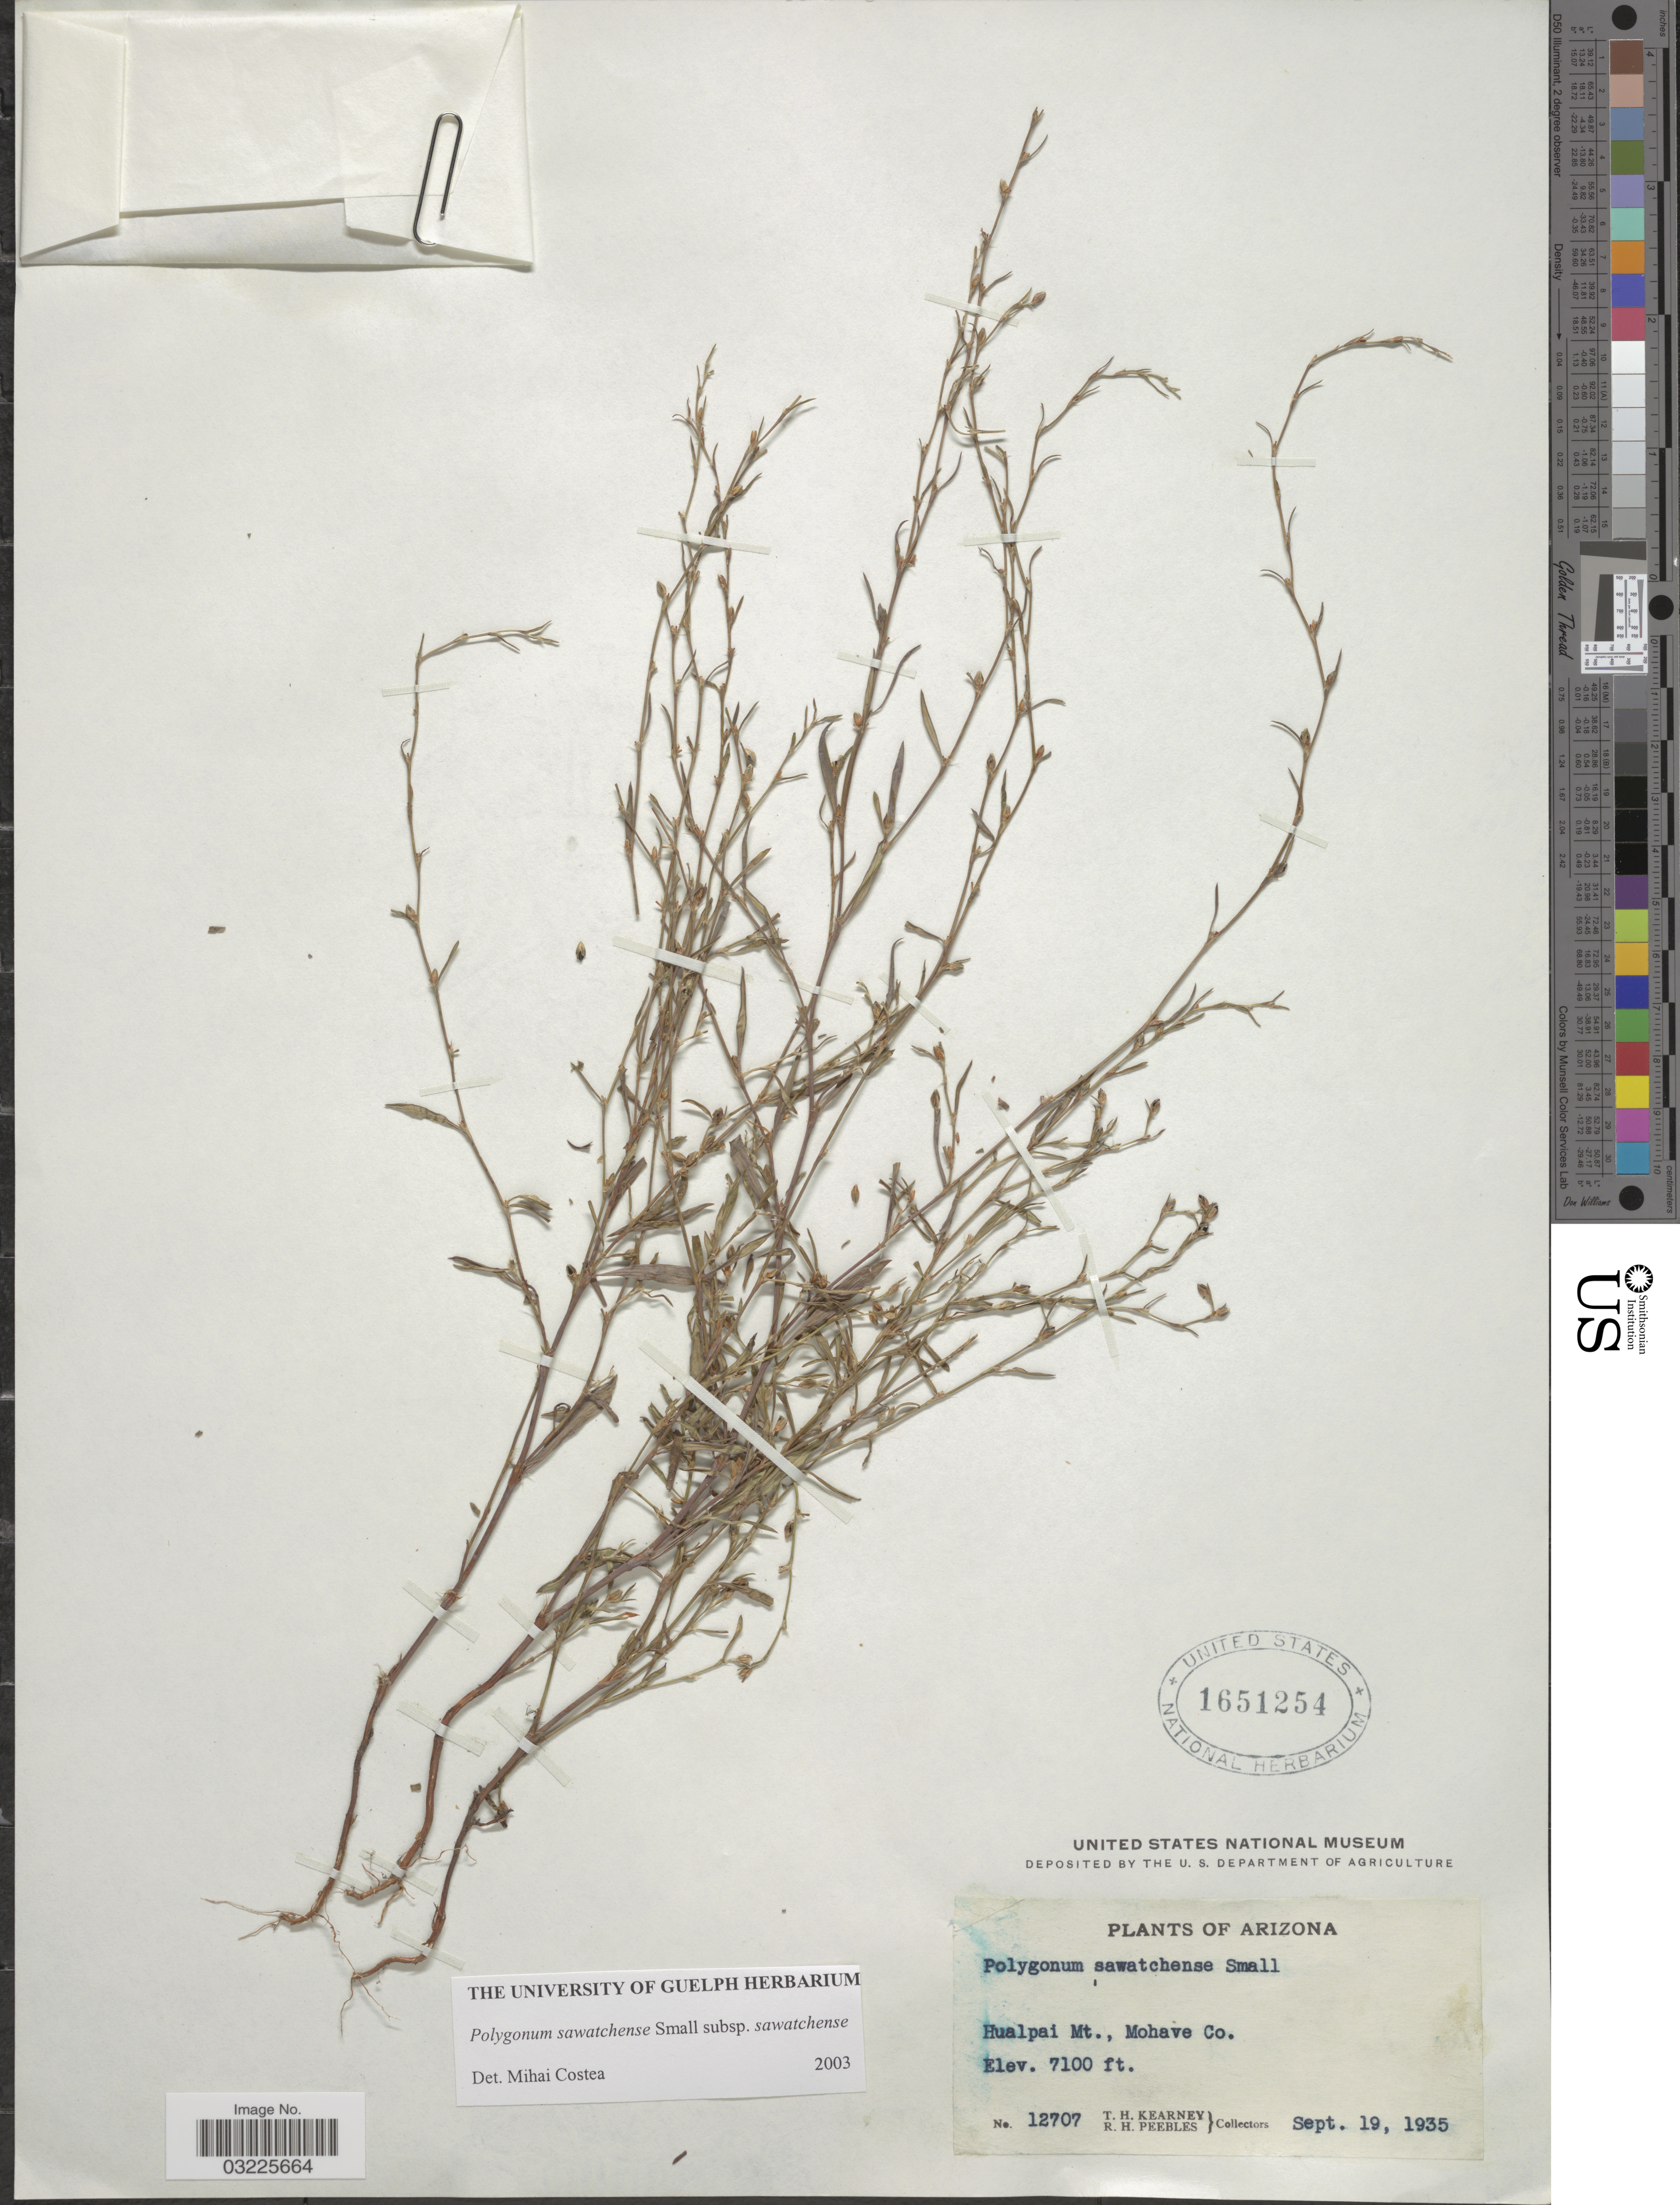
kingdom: Plantae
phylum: Tracheophyta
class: Magnoliopsida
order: Caryophyllales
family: Polygonaceae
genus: Polygonum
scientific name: Polygonum sawatchense subsp. sawatchense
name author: Small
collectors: T. H. Kearney & R. H. Peebles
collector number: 12707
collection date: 1935-09-19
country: United States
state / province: Arizona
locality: Hualpai Mt., Mohave Co.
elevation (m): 2164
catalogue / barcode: US 1651254